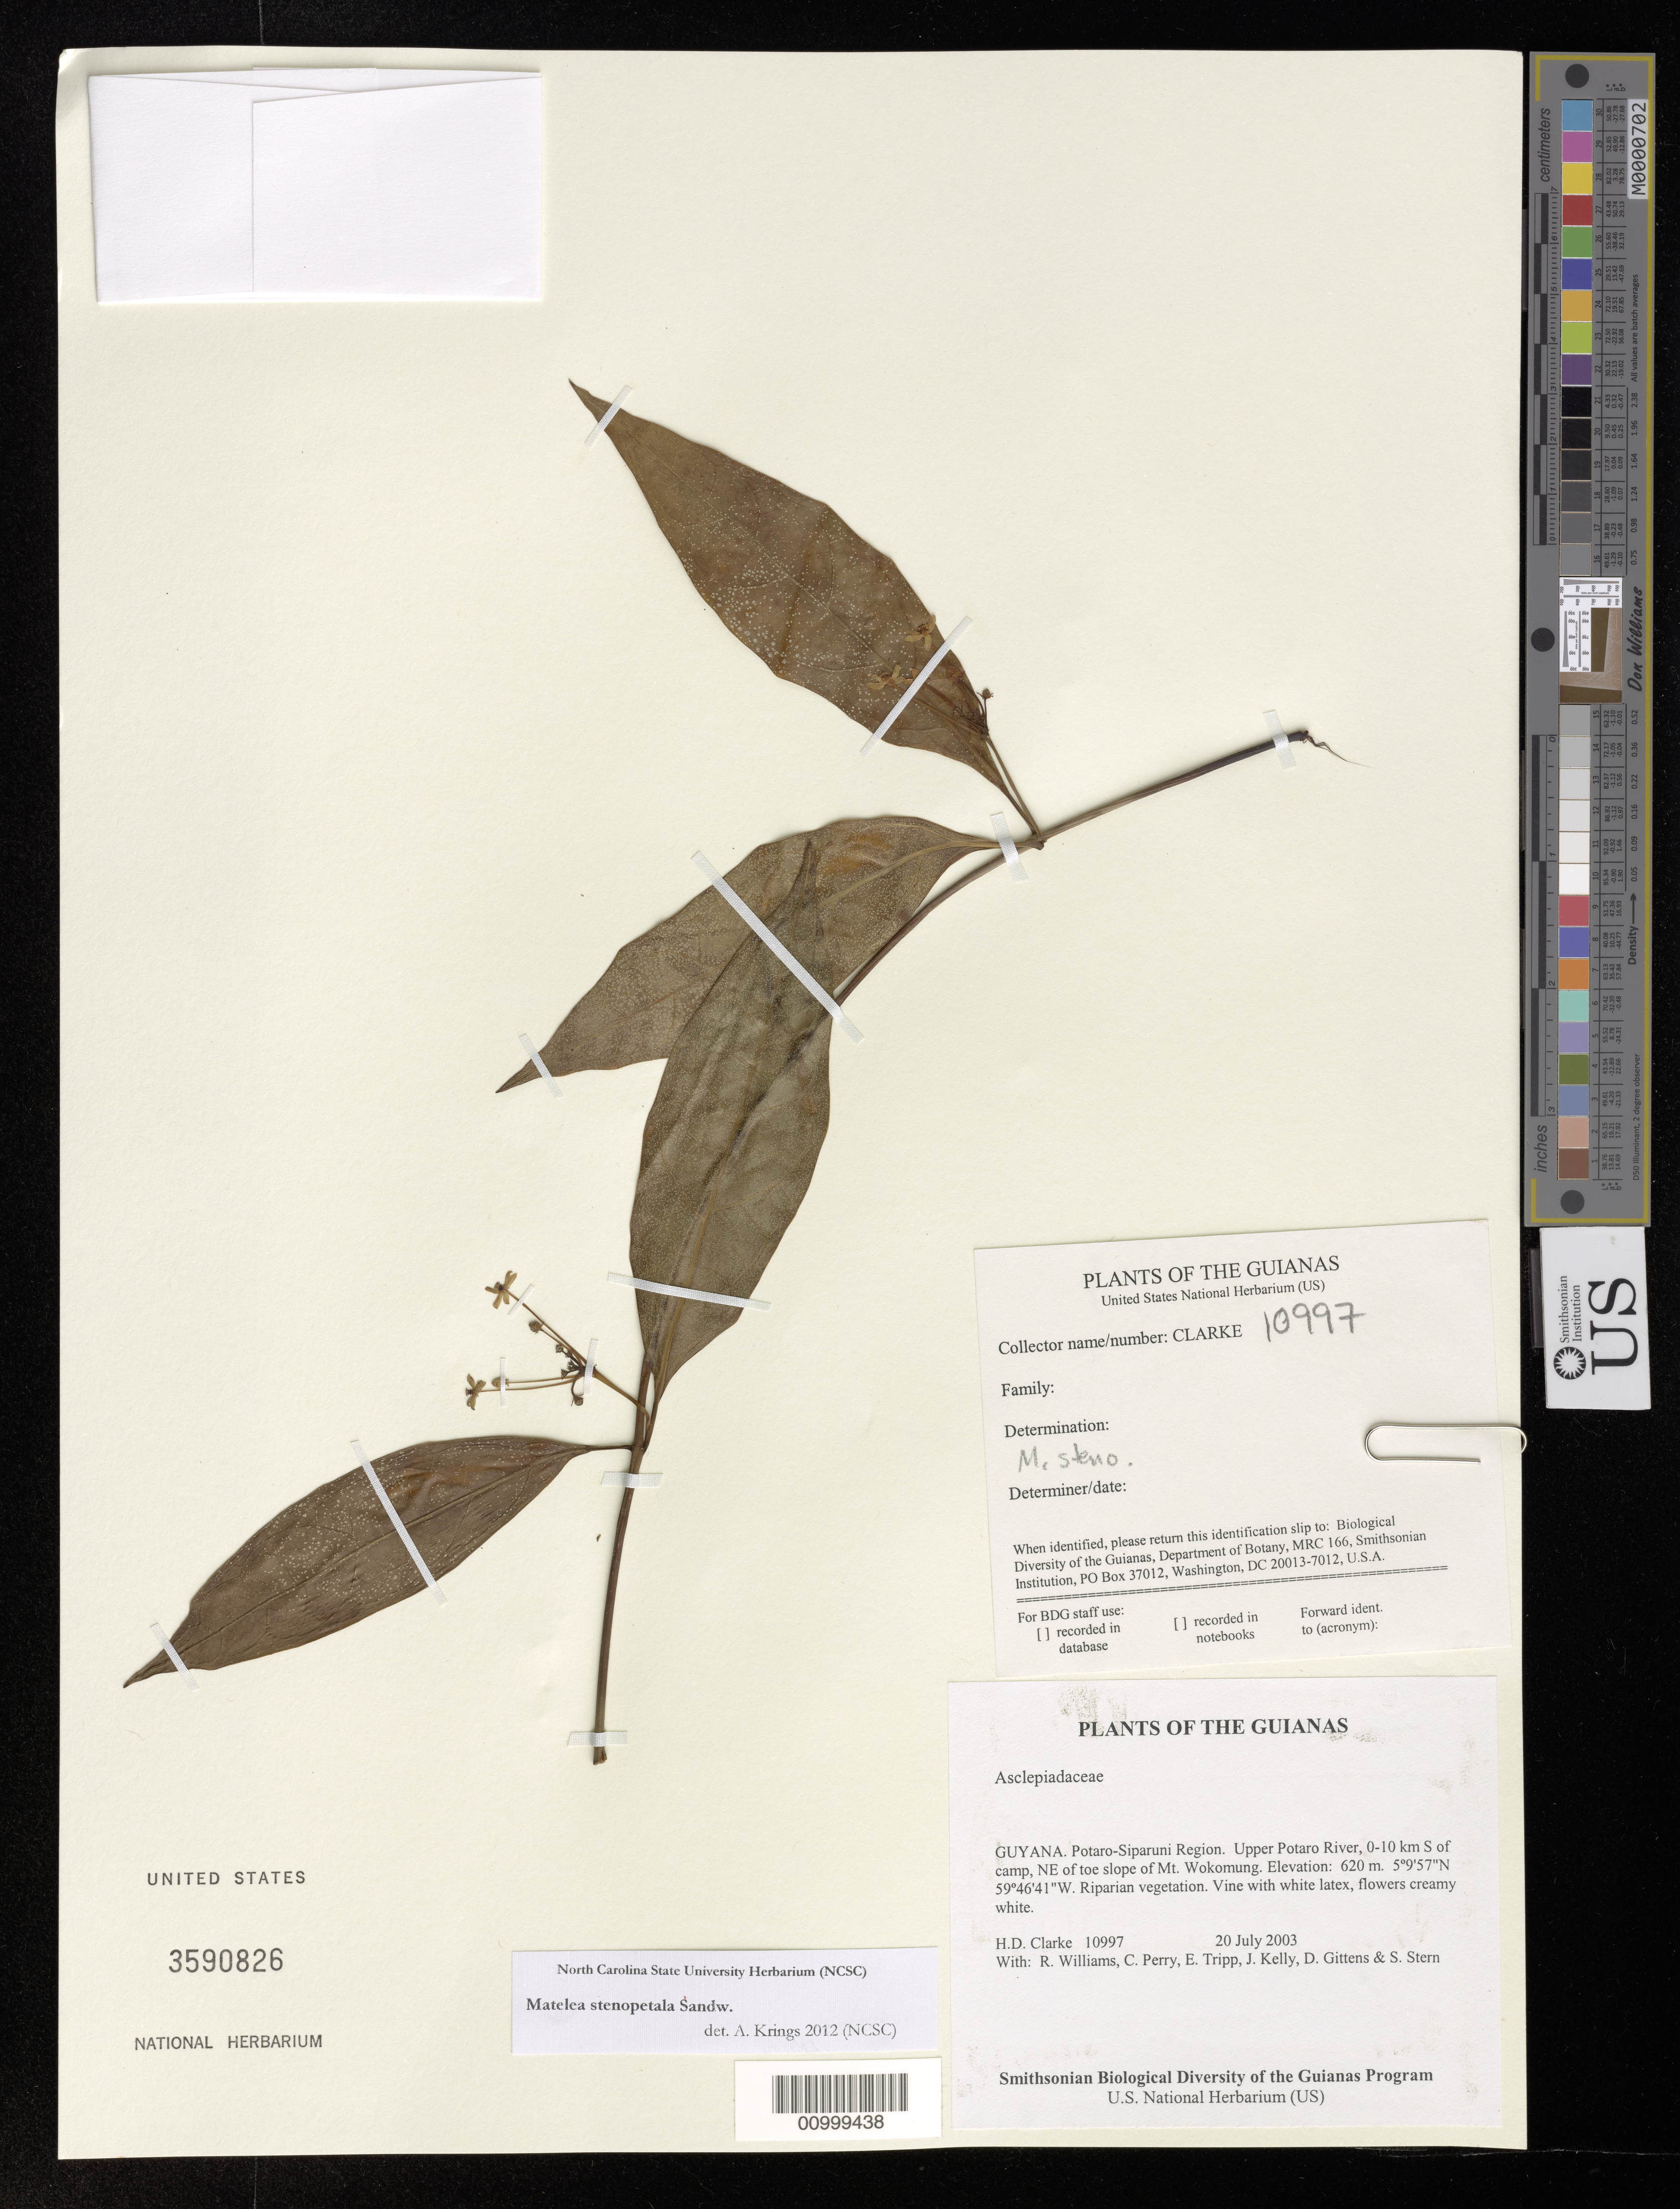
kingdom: Plantae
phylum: Tracheophyta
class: Magnoliopsida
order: Gentianales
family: Apocynaceae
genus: Matelea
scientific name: Matelea sp.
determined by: Strong, Mark T., (BOT), Smithsonian Institution - National Museum of Natural History (UNITED STATES)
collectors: H. D. Clarke, R. Williams, C. Perry, E. Tripp, J. Kelly, D. Gittens & S. R. Stern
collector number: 10997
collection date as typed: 20 July 2003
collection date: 2003-07-20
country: Guyana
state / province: Potaro-Siparuni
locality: Upper Potaro River, 0-10 km S of camp, NE of toe slope of Mt. Wokomung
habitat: Riparian vegetation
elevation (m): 620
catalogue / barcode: US 3590826